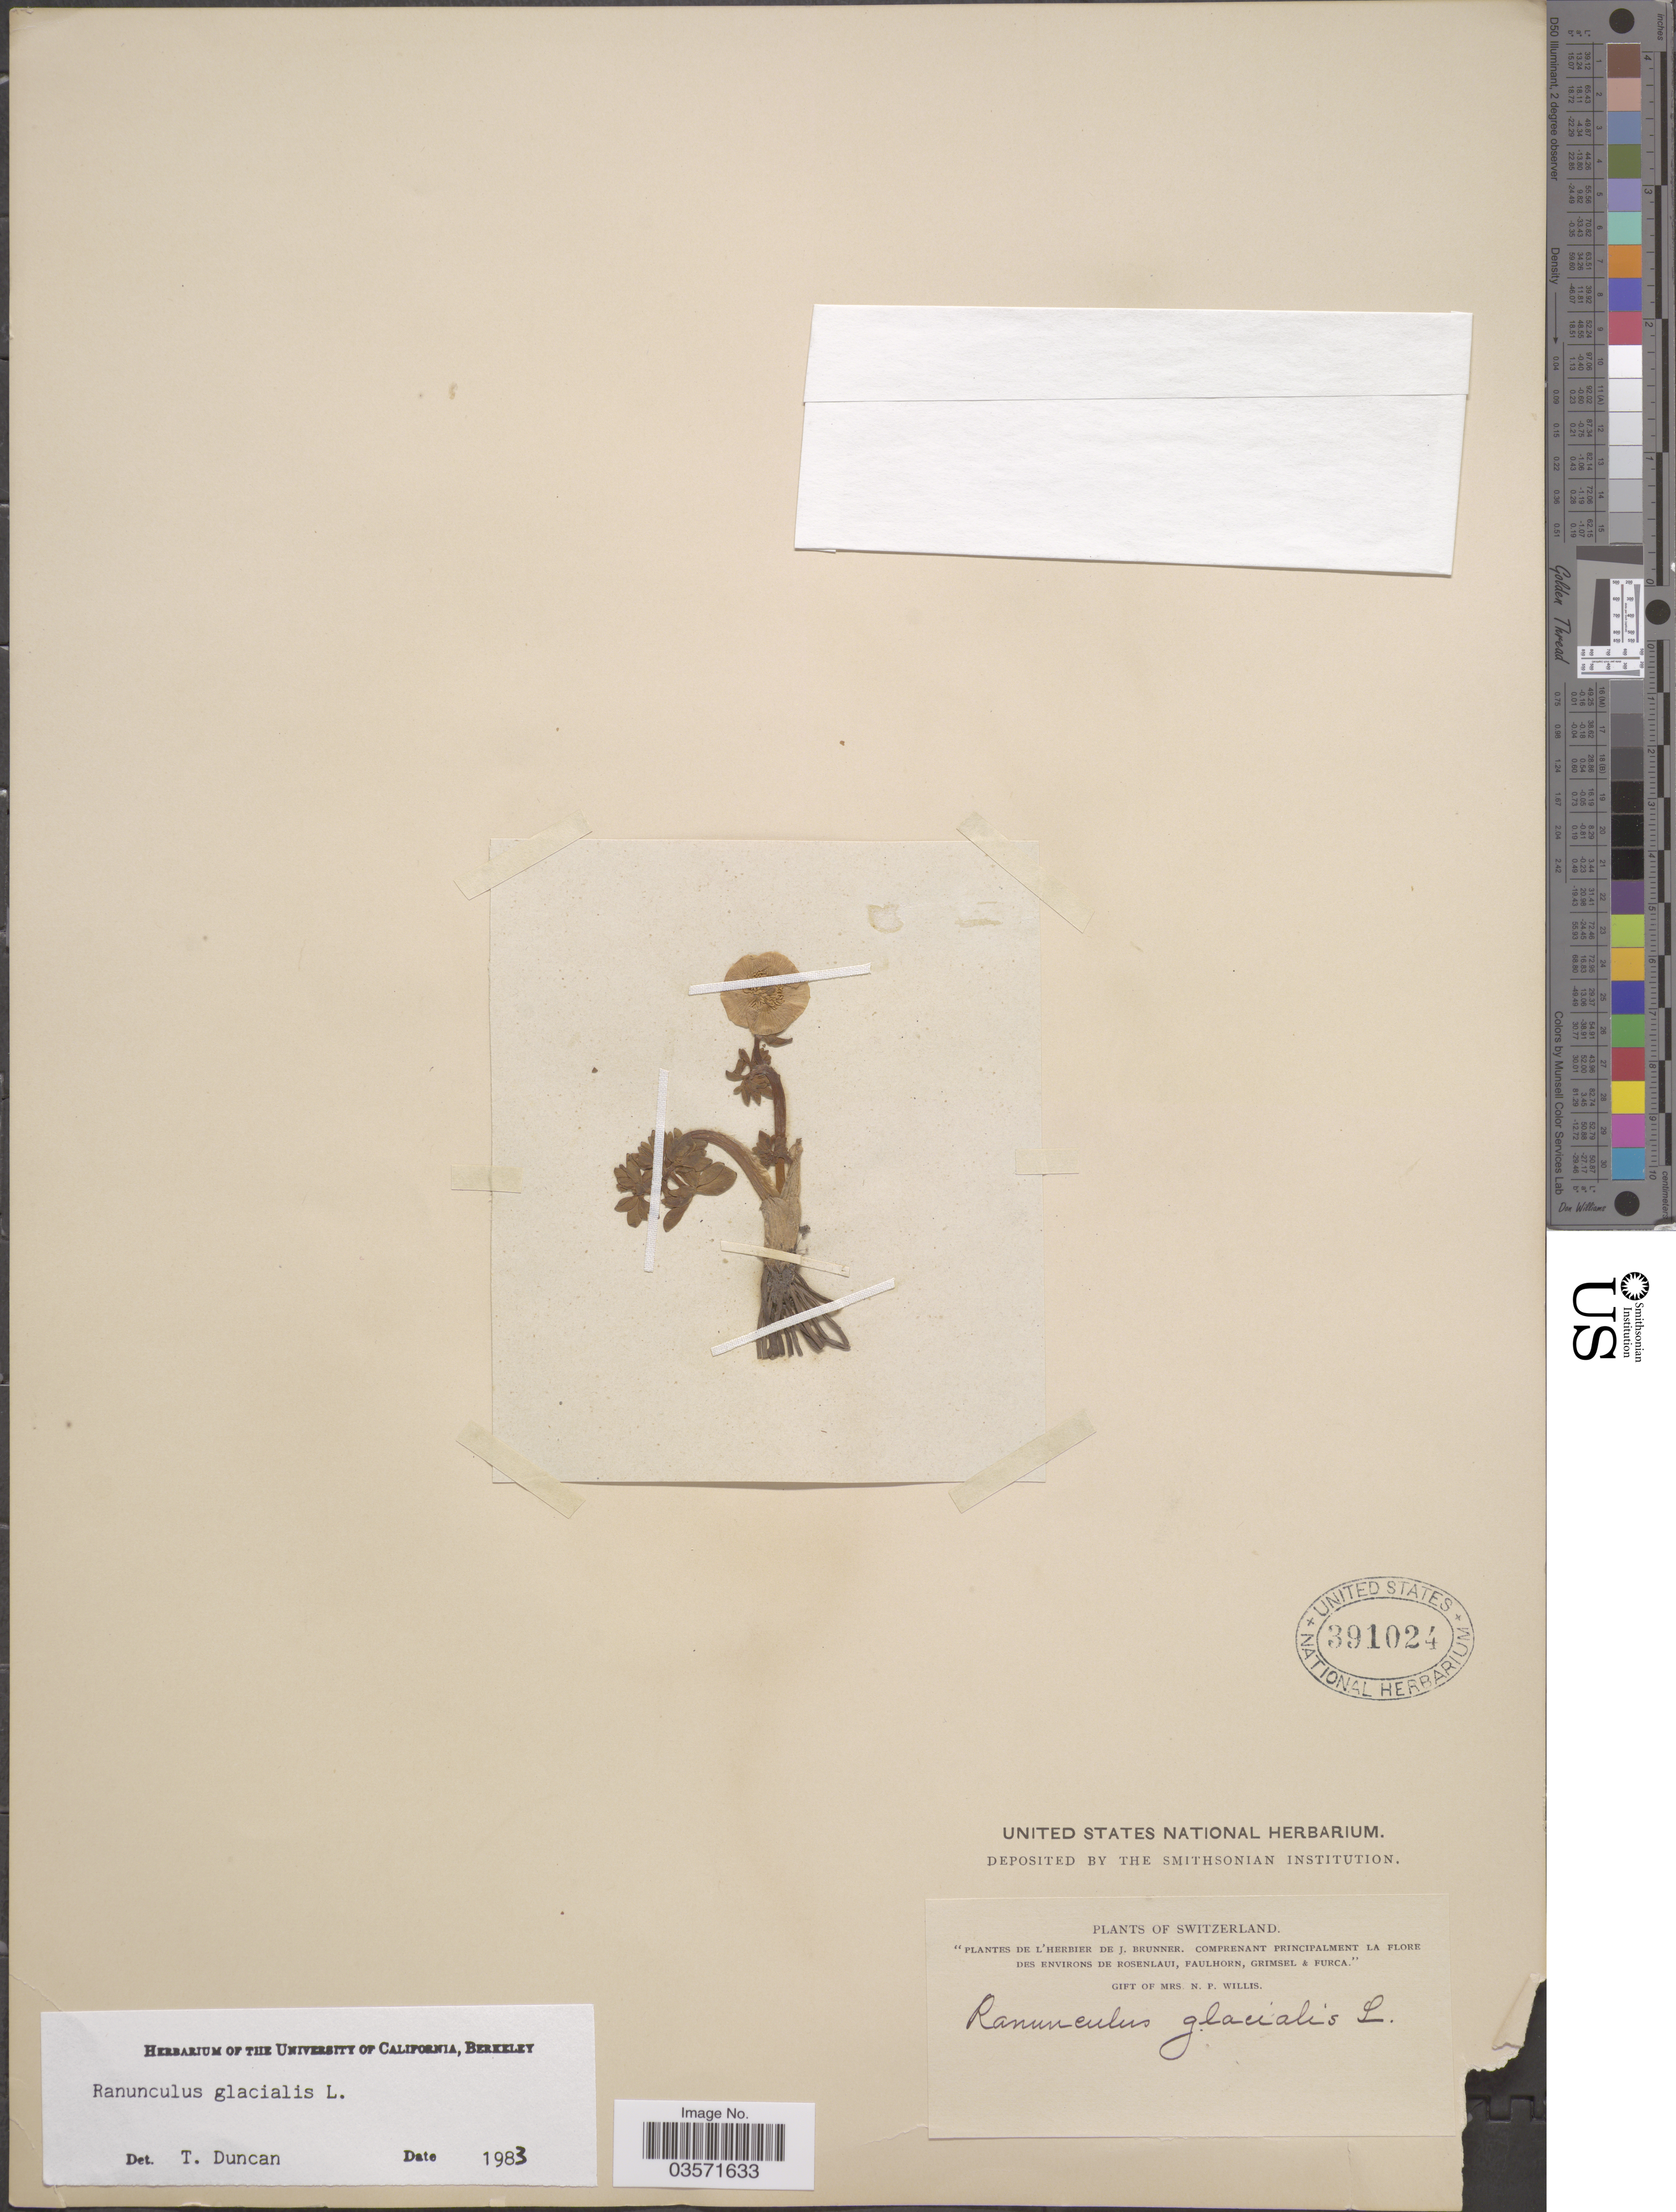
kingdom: Plantae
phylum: Tracheophyta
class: Magnoliopsida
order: Ranunculales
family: Ranunculaceae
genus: Ranunculus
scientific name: Ranunculus glacialis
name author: L.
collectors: N. Willis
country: Switzerland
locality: Comprenant Principalment La Flore des Environs de Rosenlaui, Faulhorn, Grimsel & Furca.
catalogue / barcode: US 391024